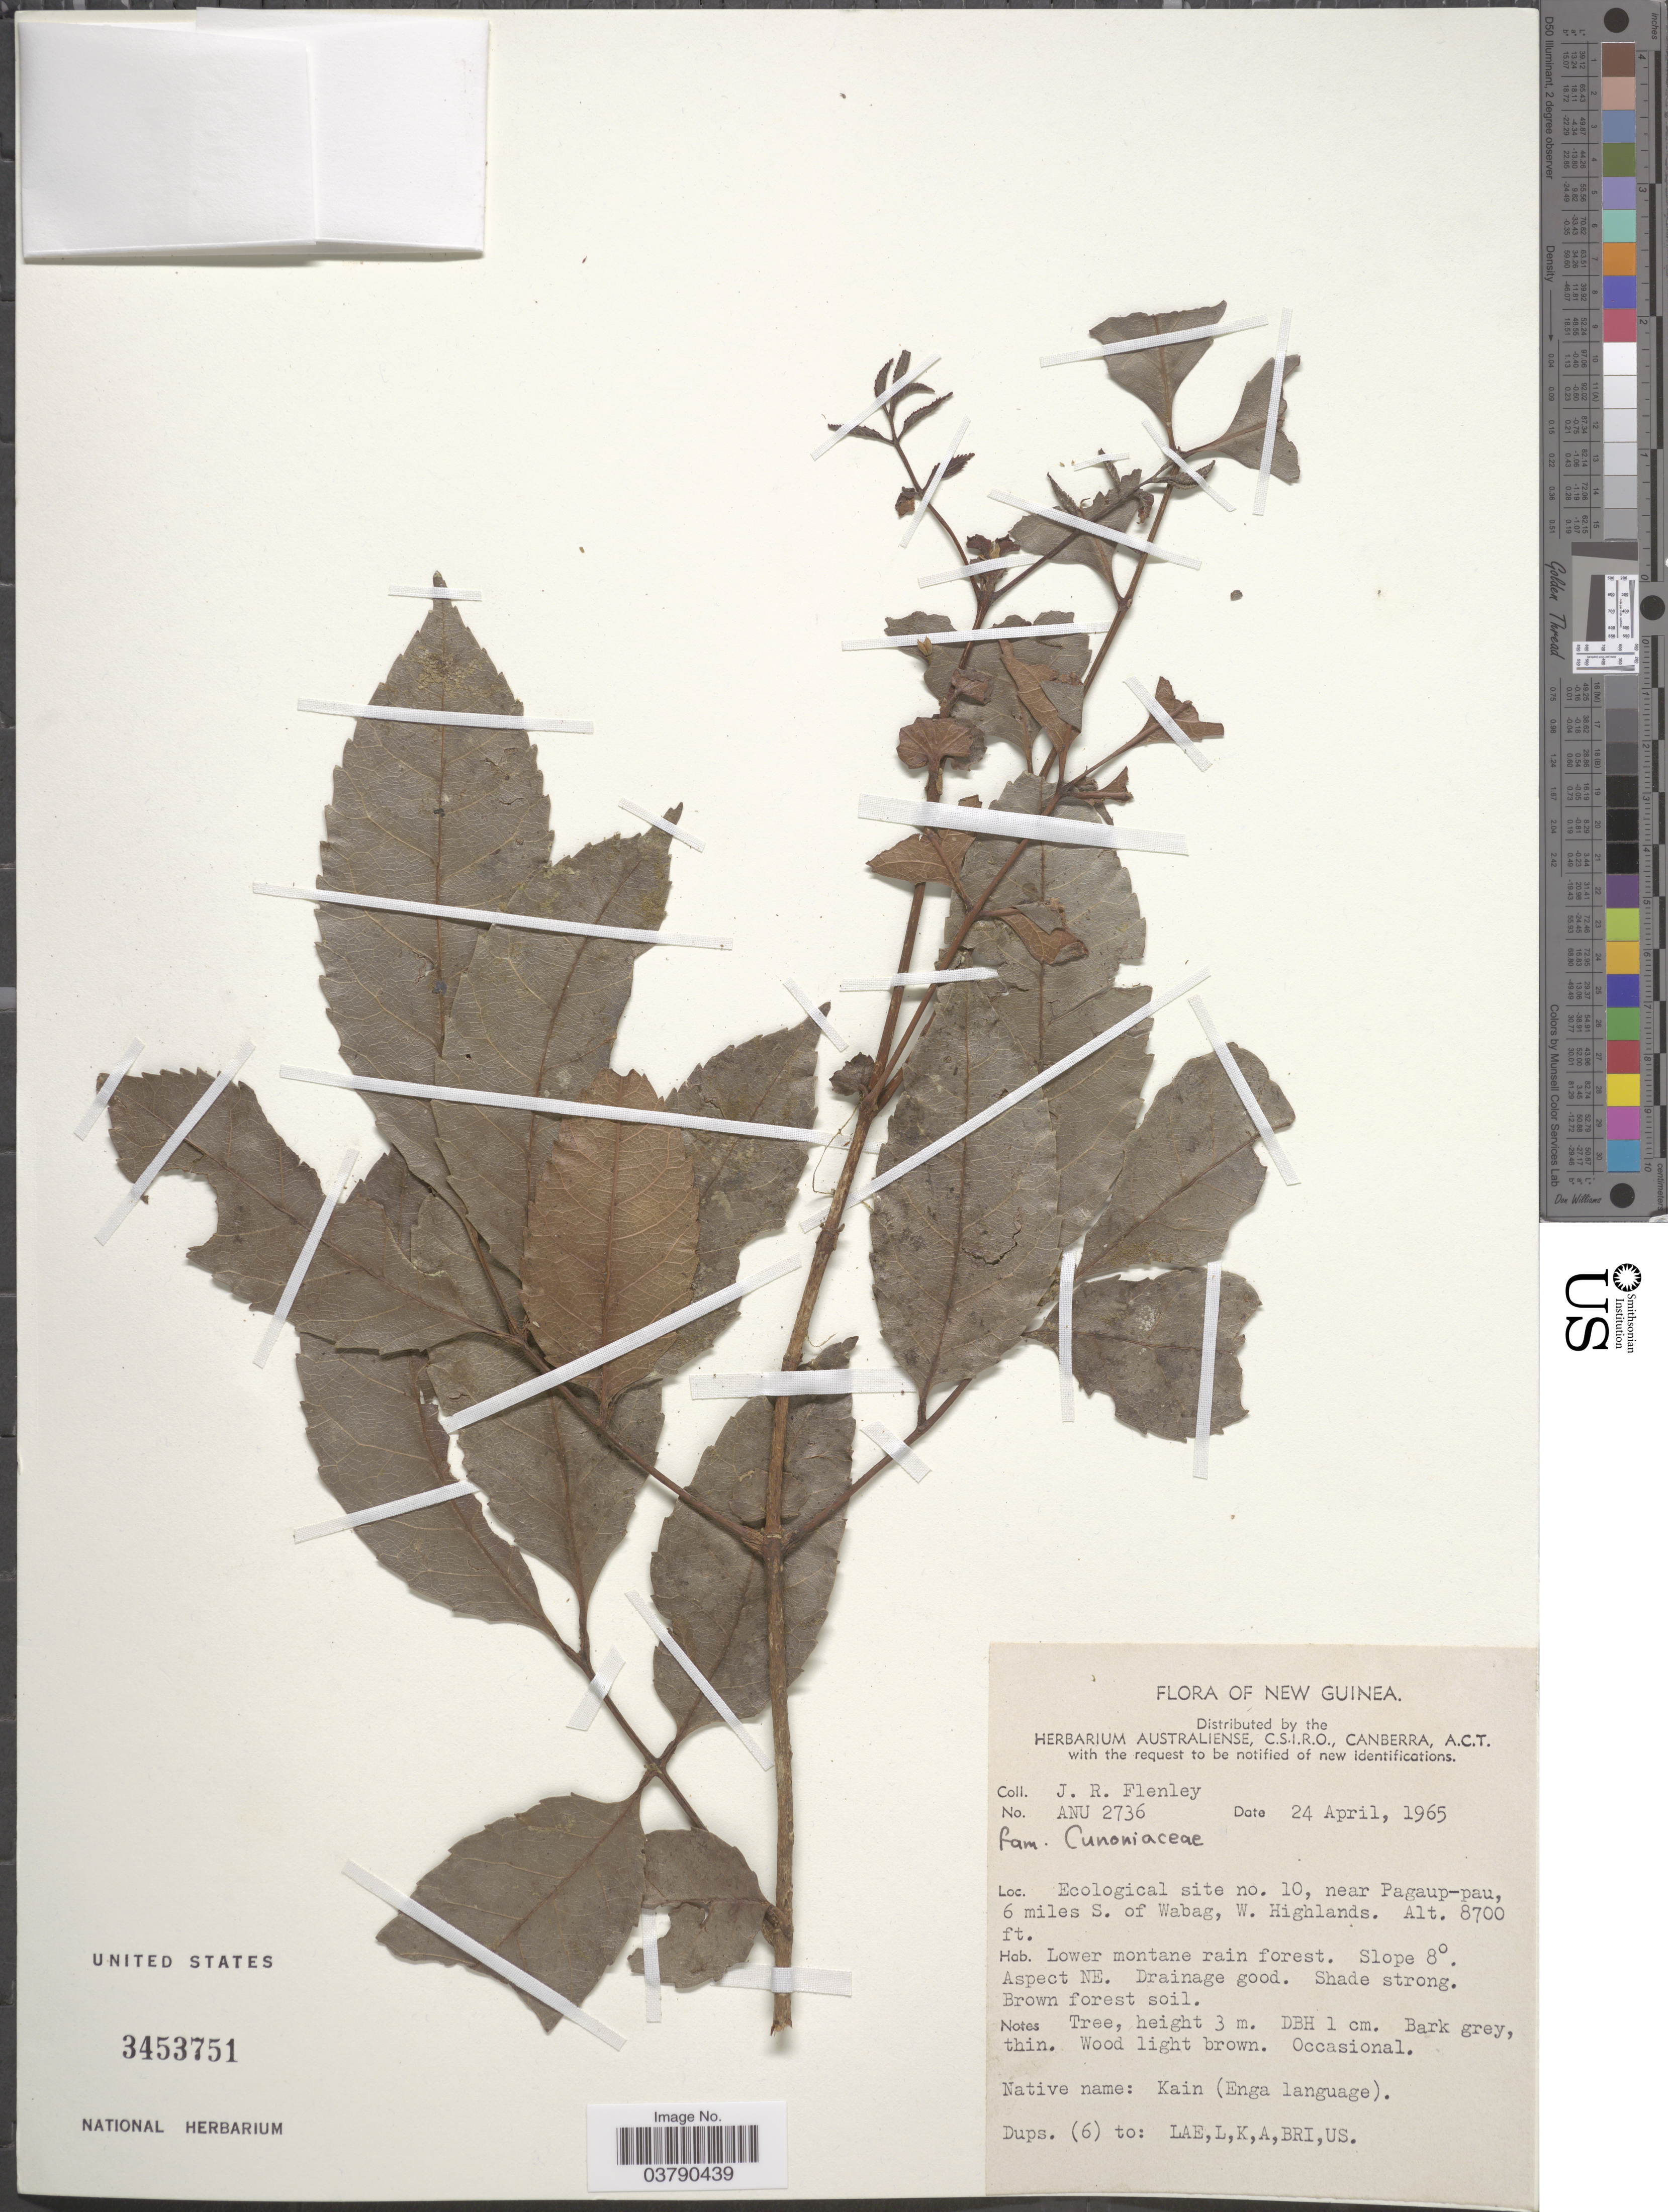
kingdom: Plantae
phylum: Tracheophyta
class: Magnoliopsida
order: Oxalidales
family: Cunoniaceae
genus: Opocunonia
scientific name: Opocunonia nymanii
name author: (K. Schum.) Schltr.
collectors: J. Flenley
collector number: ANU 2736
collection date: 1965-04-24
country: Papua New Guinea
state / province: Western Highlands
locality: New Guinea. Ecological site no. 10, near Pagaup-pau, 6 miles S. of Wabag. Slope 8º. Aspect NE.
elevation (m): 2652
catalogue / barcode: US 3453751